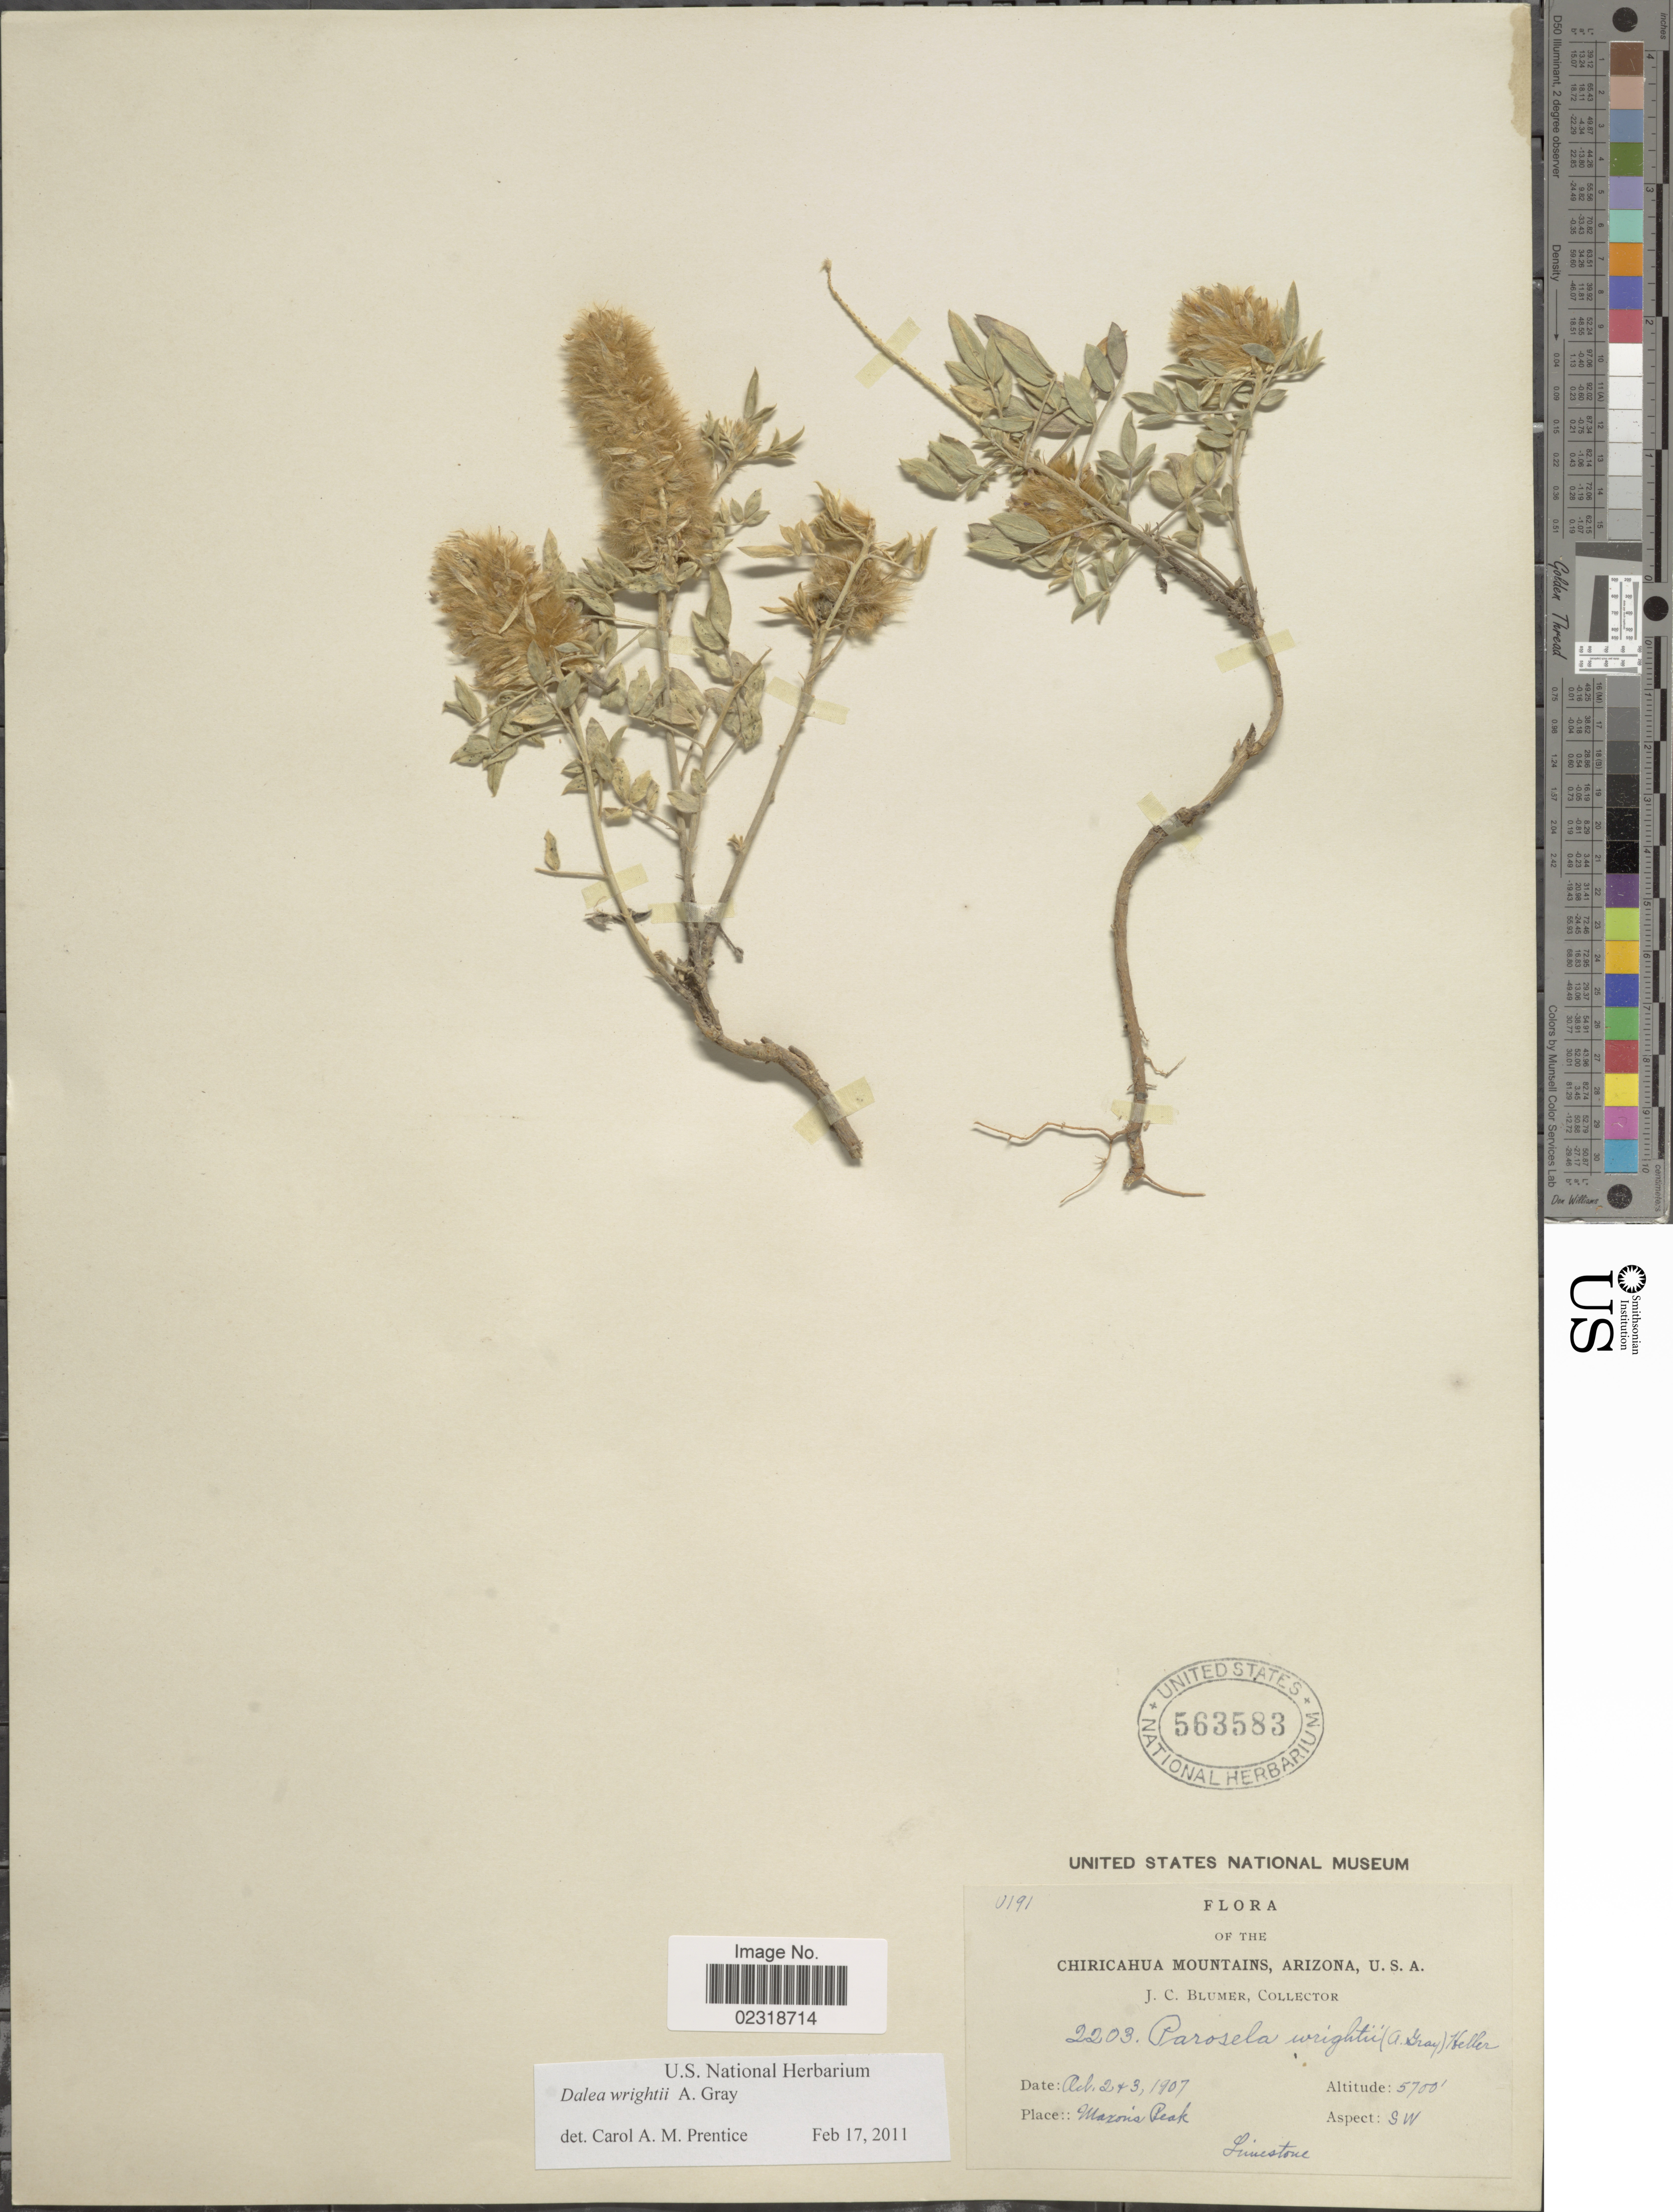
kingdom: Plantae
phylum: Tracheophyta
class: Magnoliopsida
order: Fabales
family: Fabaceae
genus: Dalea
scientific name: Dalea wrightii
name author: A. Gray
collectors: J. C. Blumer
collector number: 2203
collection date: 1907-10-02/1907-10-03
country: United States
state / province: Arizona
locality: Chiricahua Mountains Maxon's Peak, Limestone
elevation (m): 1737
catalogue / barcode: US 563583